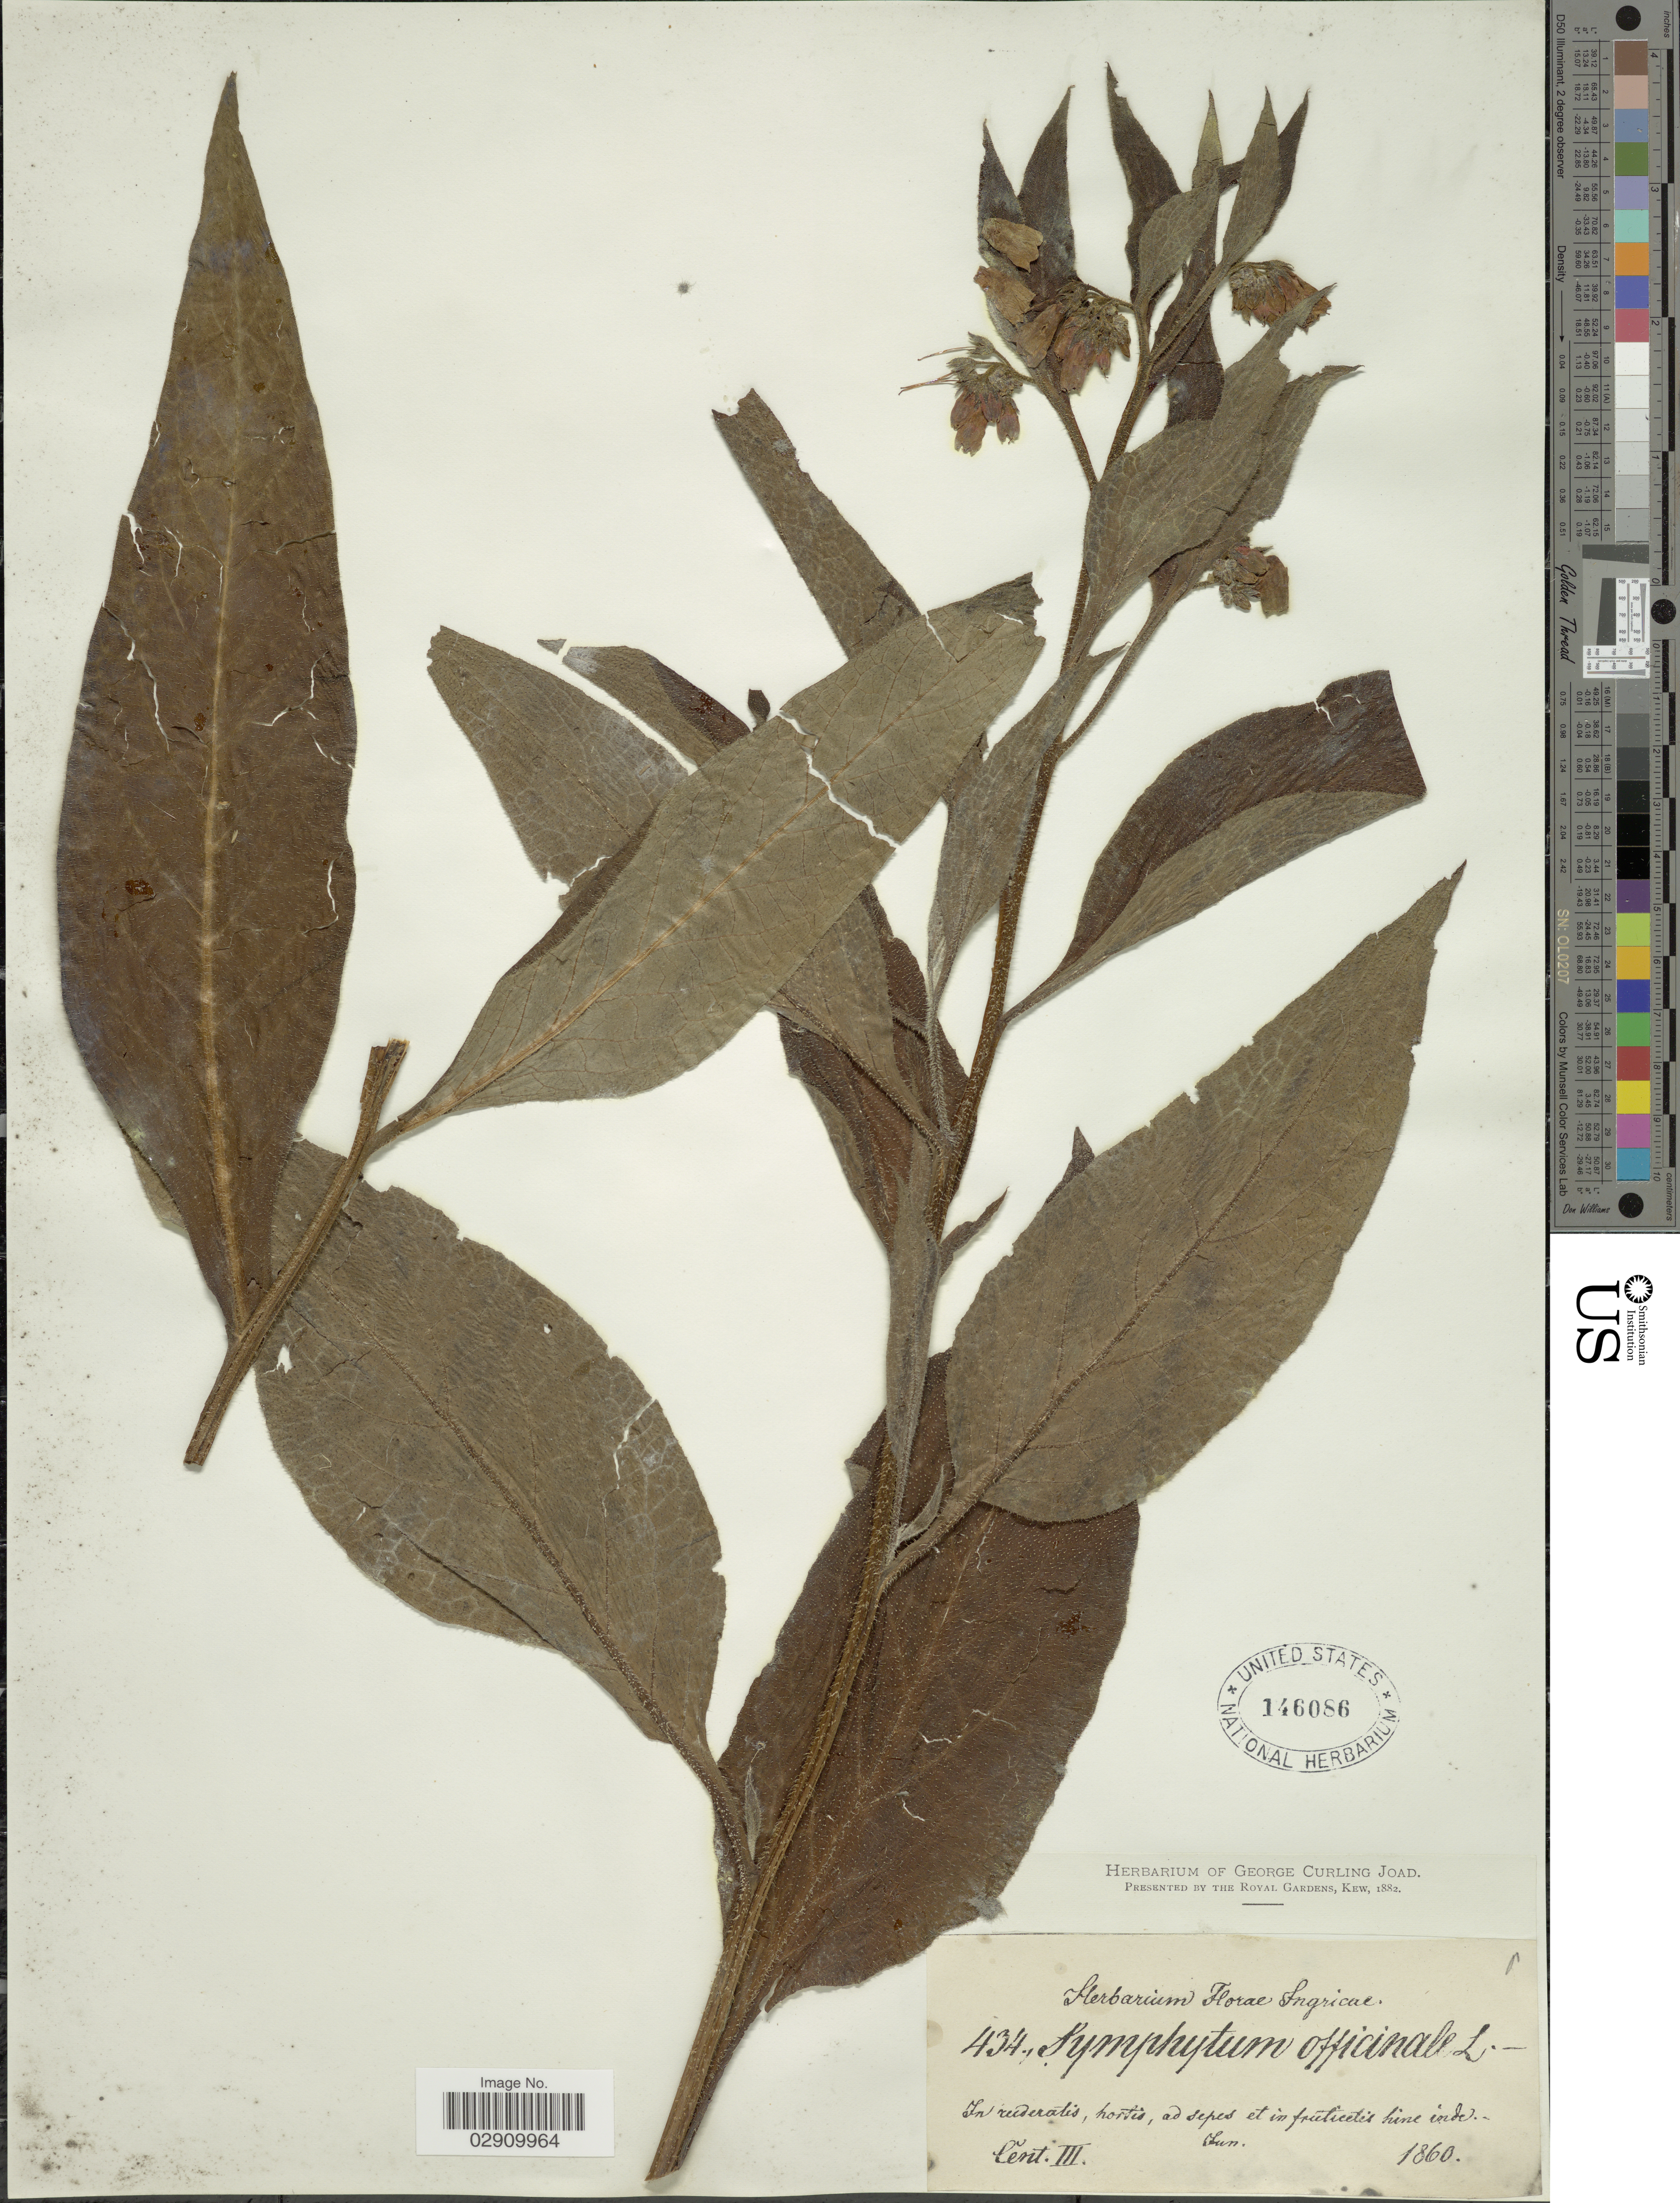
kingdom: Plantae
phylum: Tracheophyta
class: Magnoliopsida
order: Boraginales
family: Boraginaceae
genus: Symphytum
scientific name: Symphytum officinale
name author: L.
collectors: ex herb. Florae Ingricae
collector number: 434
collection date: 1860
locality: In ruderatis, hortis, ad depes et in fruticetis dune inde.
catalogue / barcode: US 146086